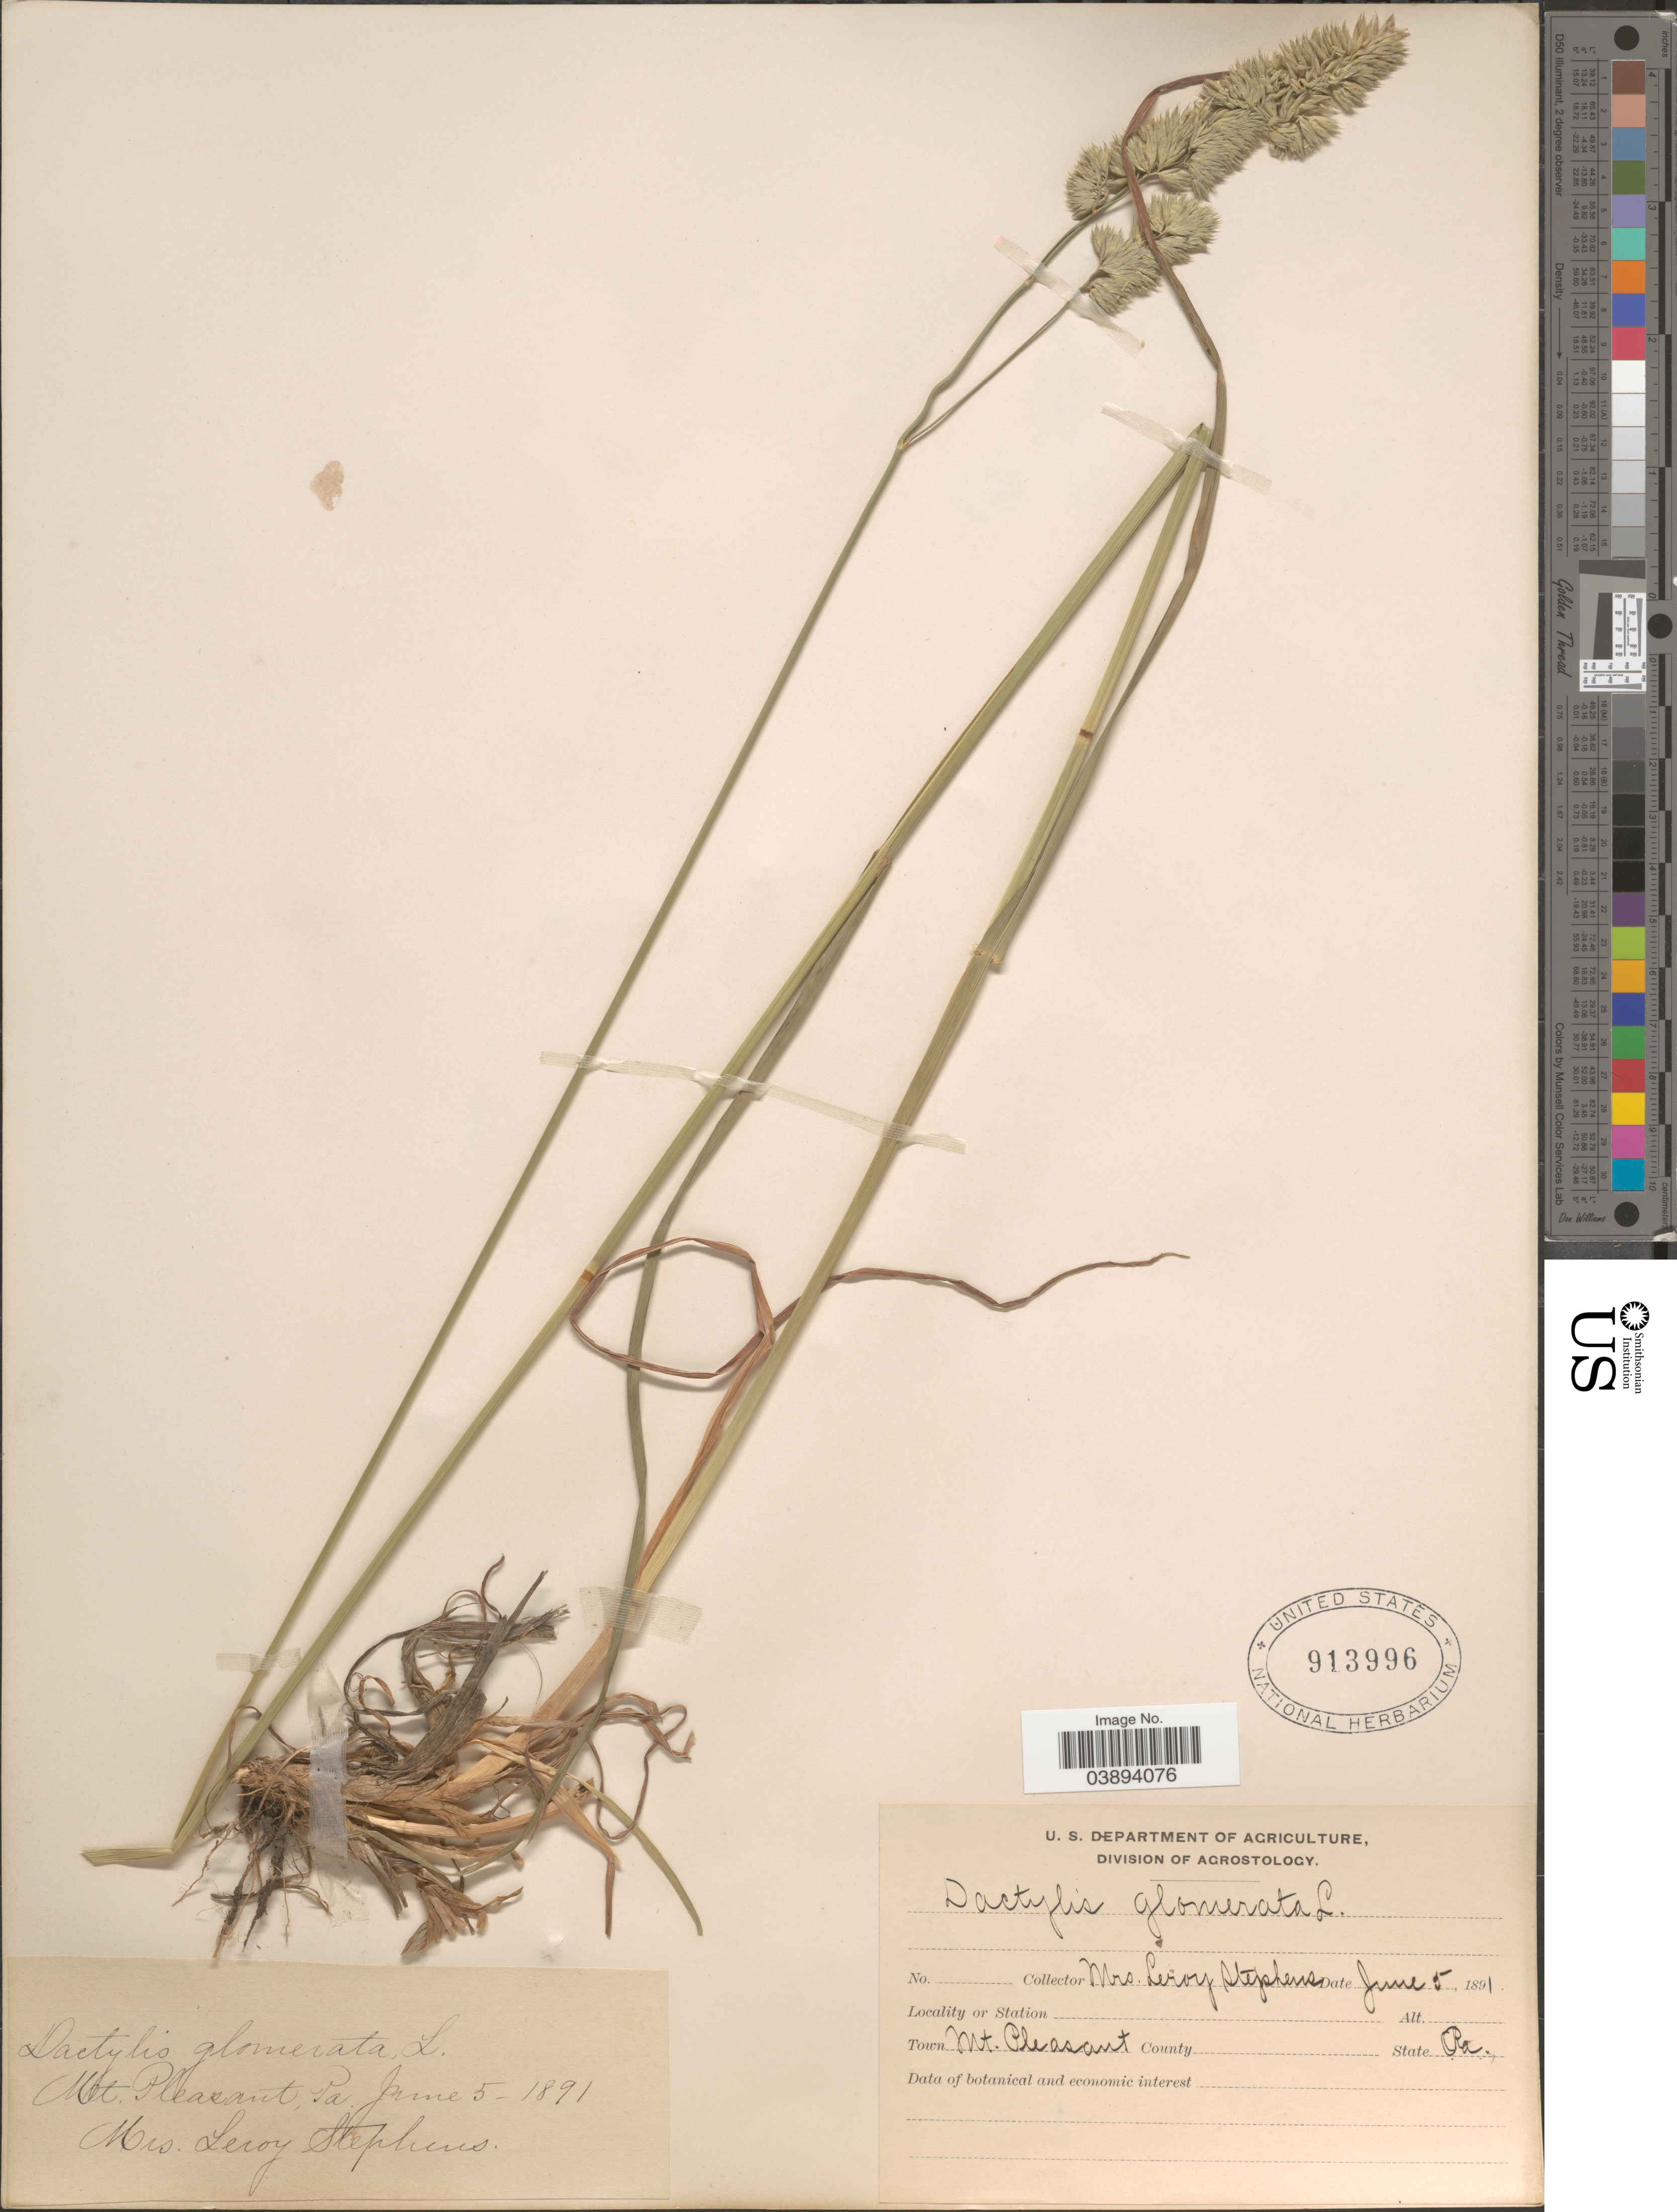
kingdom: Plantae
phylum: Tracheophyta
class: Liliopsida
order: Poales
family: Poaceae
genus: Dactylis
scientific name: Dactylis glomerata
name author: L.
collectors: L. Stephens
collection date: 1891-06-05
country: United States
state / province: Pennsylvania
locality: Mt. Pleasant.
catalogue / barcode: US 913996